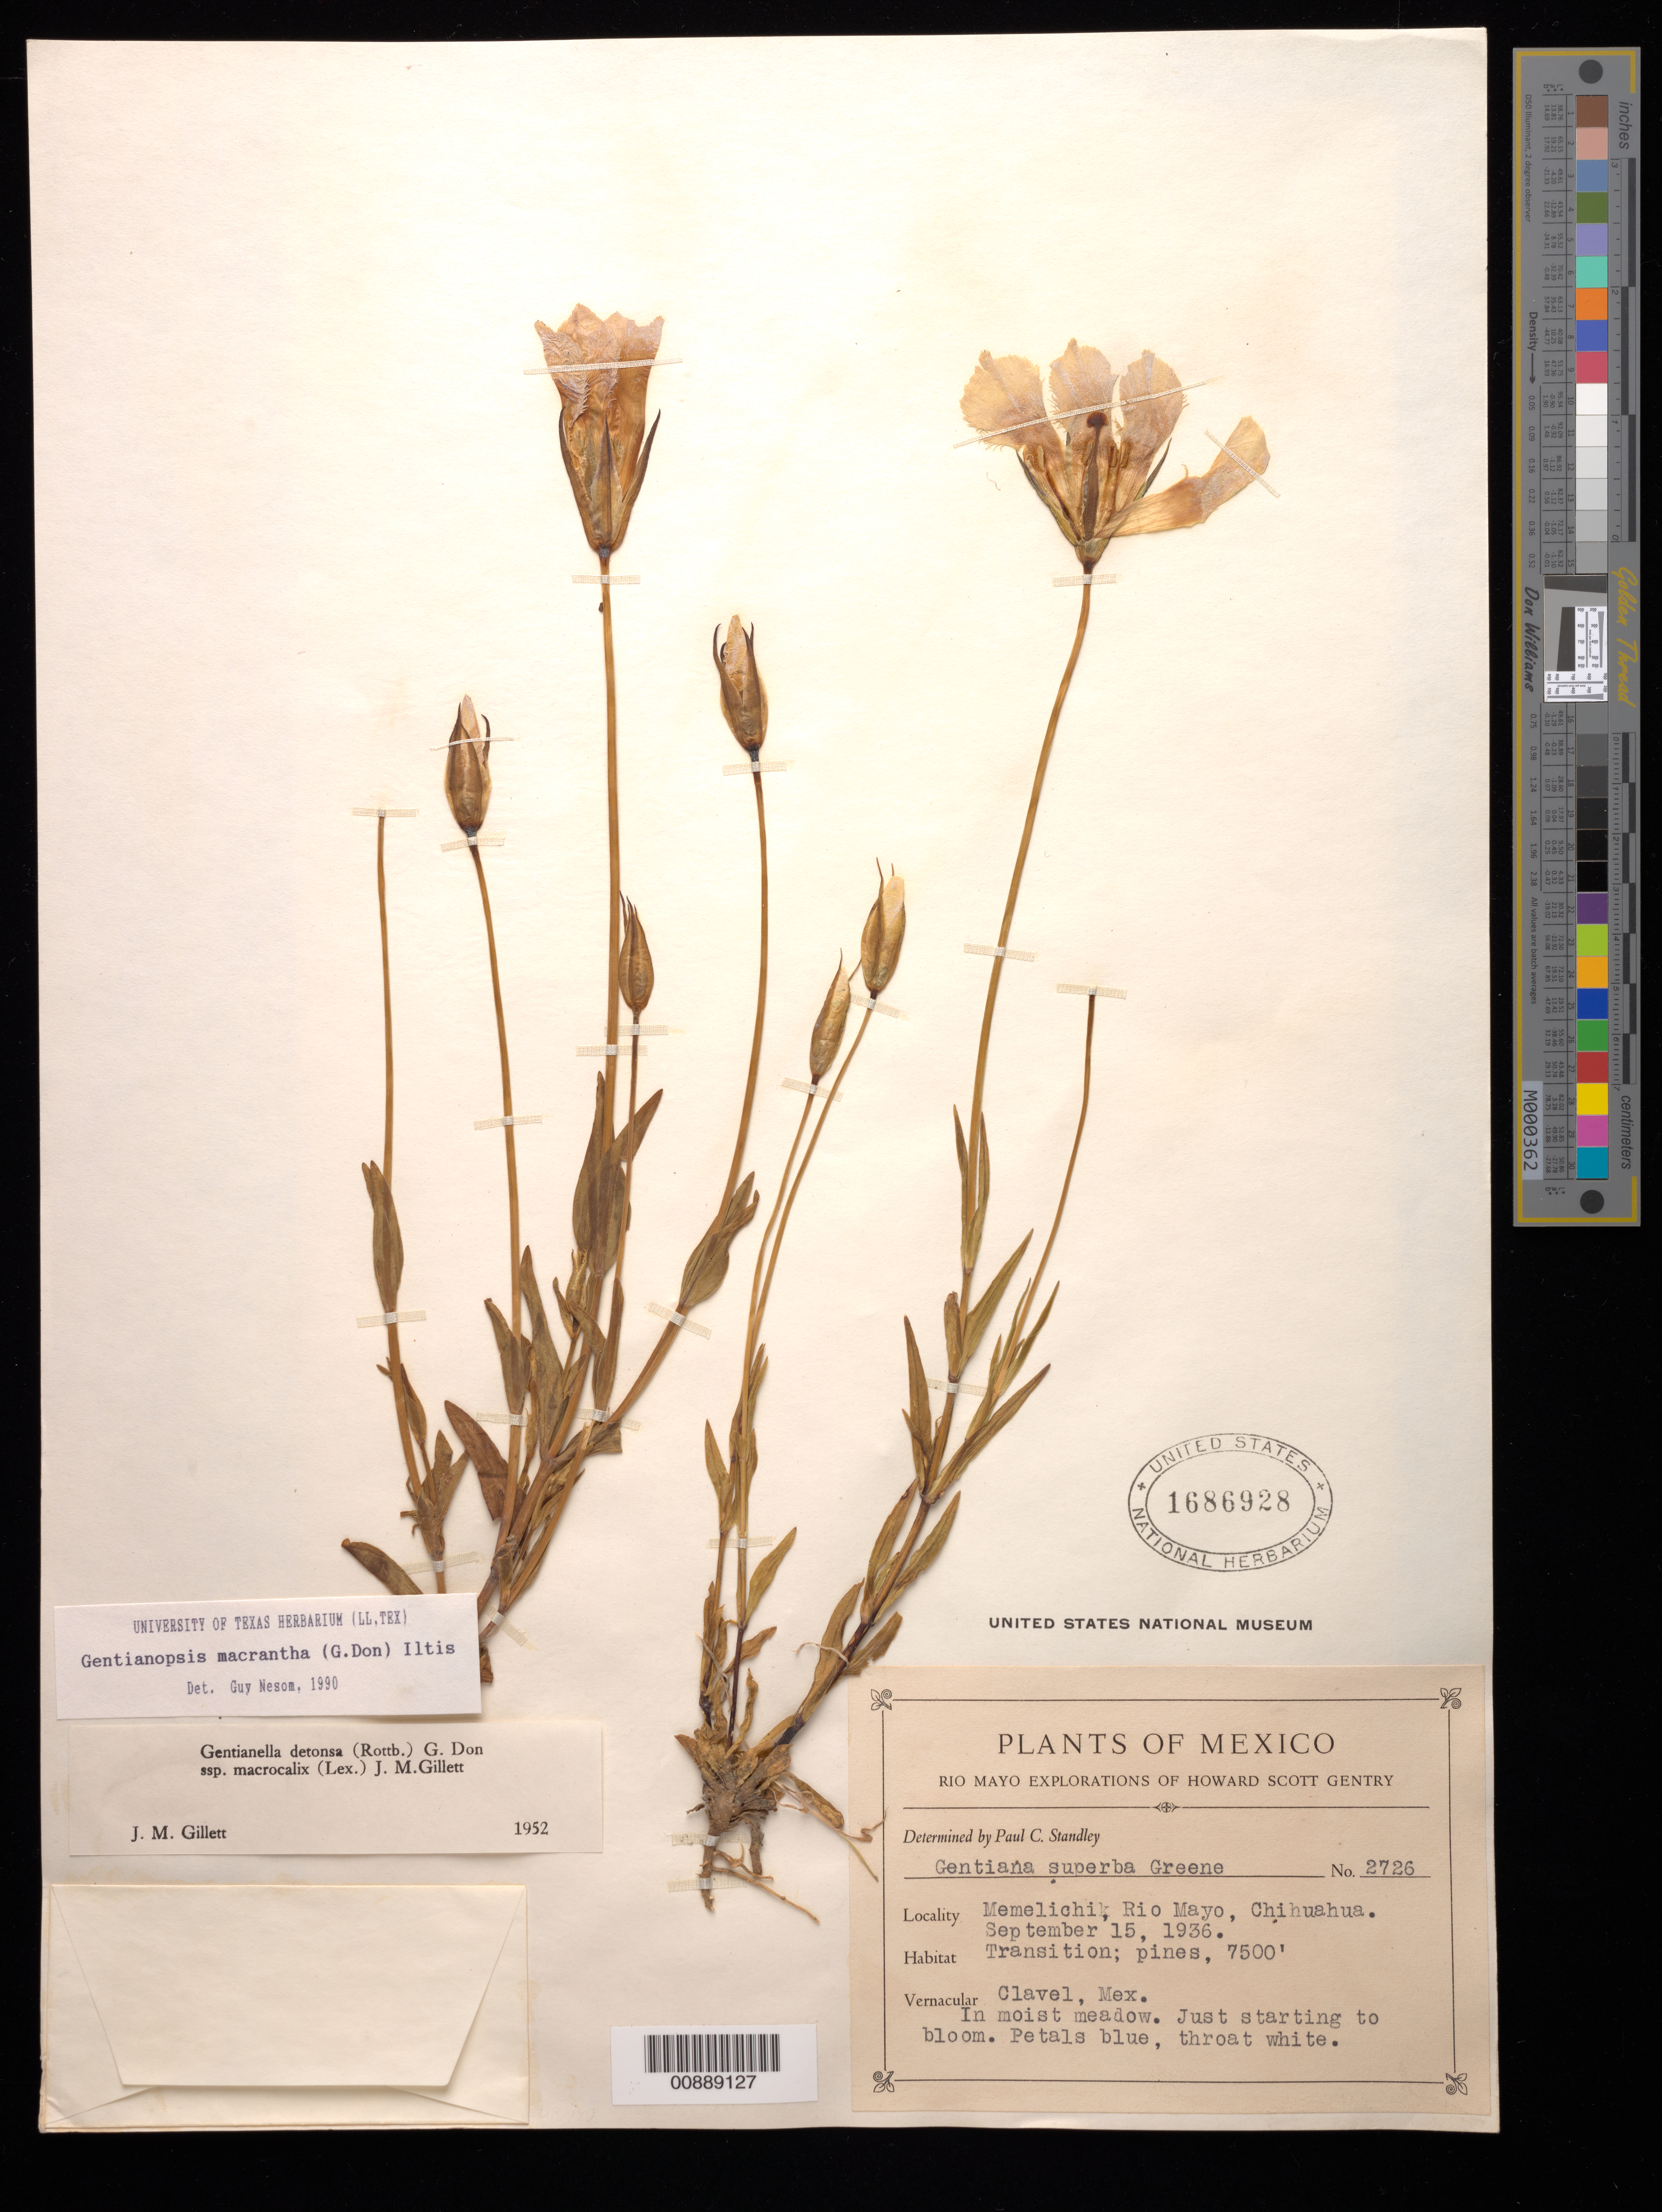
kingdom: Plantae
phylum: Tracheophyta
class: Magnoliopsida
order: Gentianales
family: Gentianaceae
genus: Gentiana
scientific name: Gentiana macrantha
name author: (D. Don) Griseb.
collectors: H. S. Gentry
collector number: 2726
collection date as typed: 15 Sep 1936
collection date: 1936-09-15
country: Mexico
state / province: Chihuahua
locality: Memelichi, Río Mayo, Chihuahua.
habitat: In moist meadow. Transition; pines.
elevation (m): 2286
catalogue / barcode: US 1686928